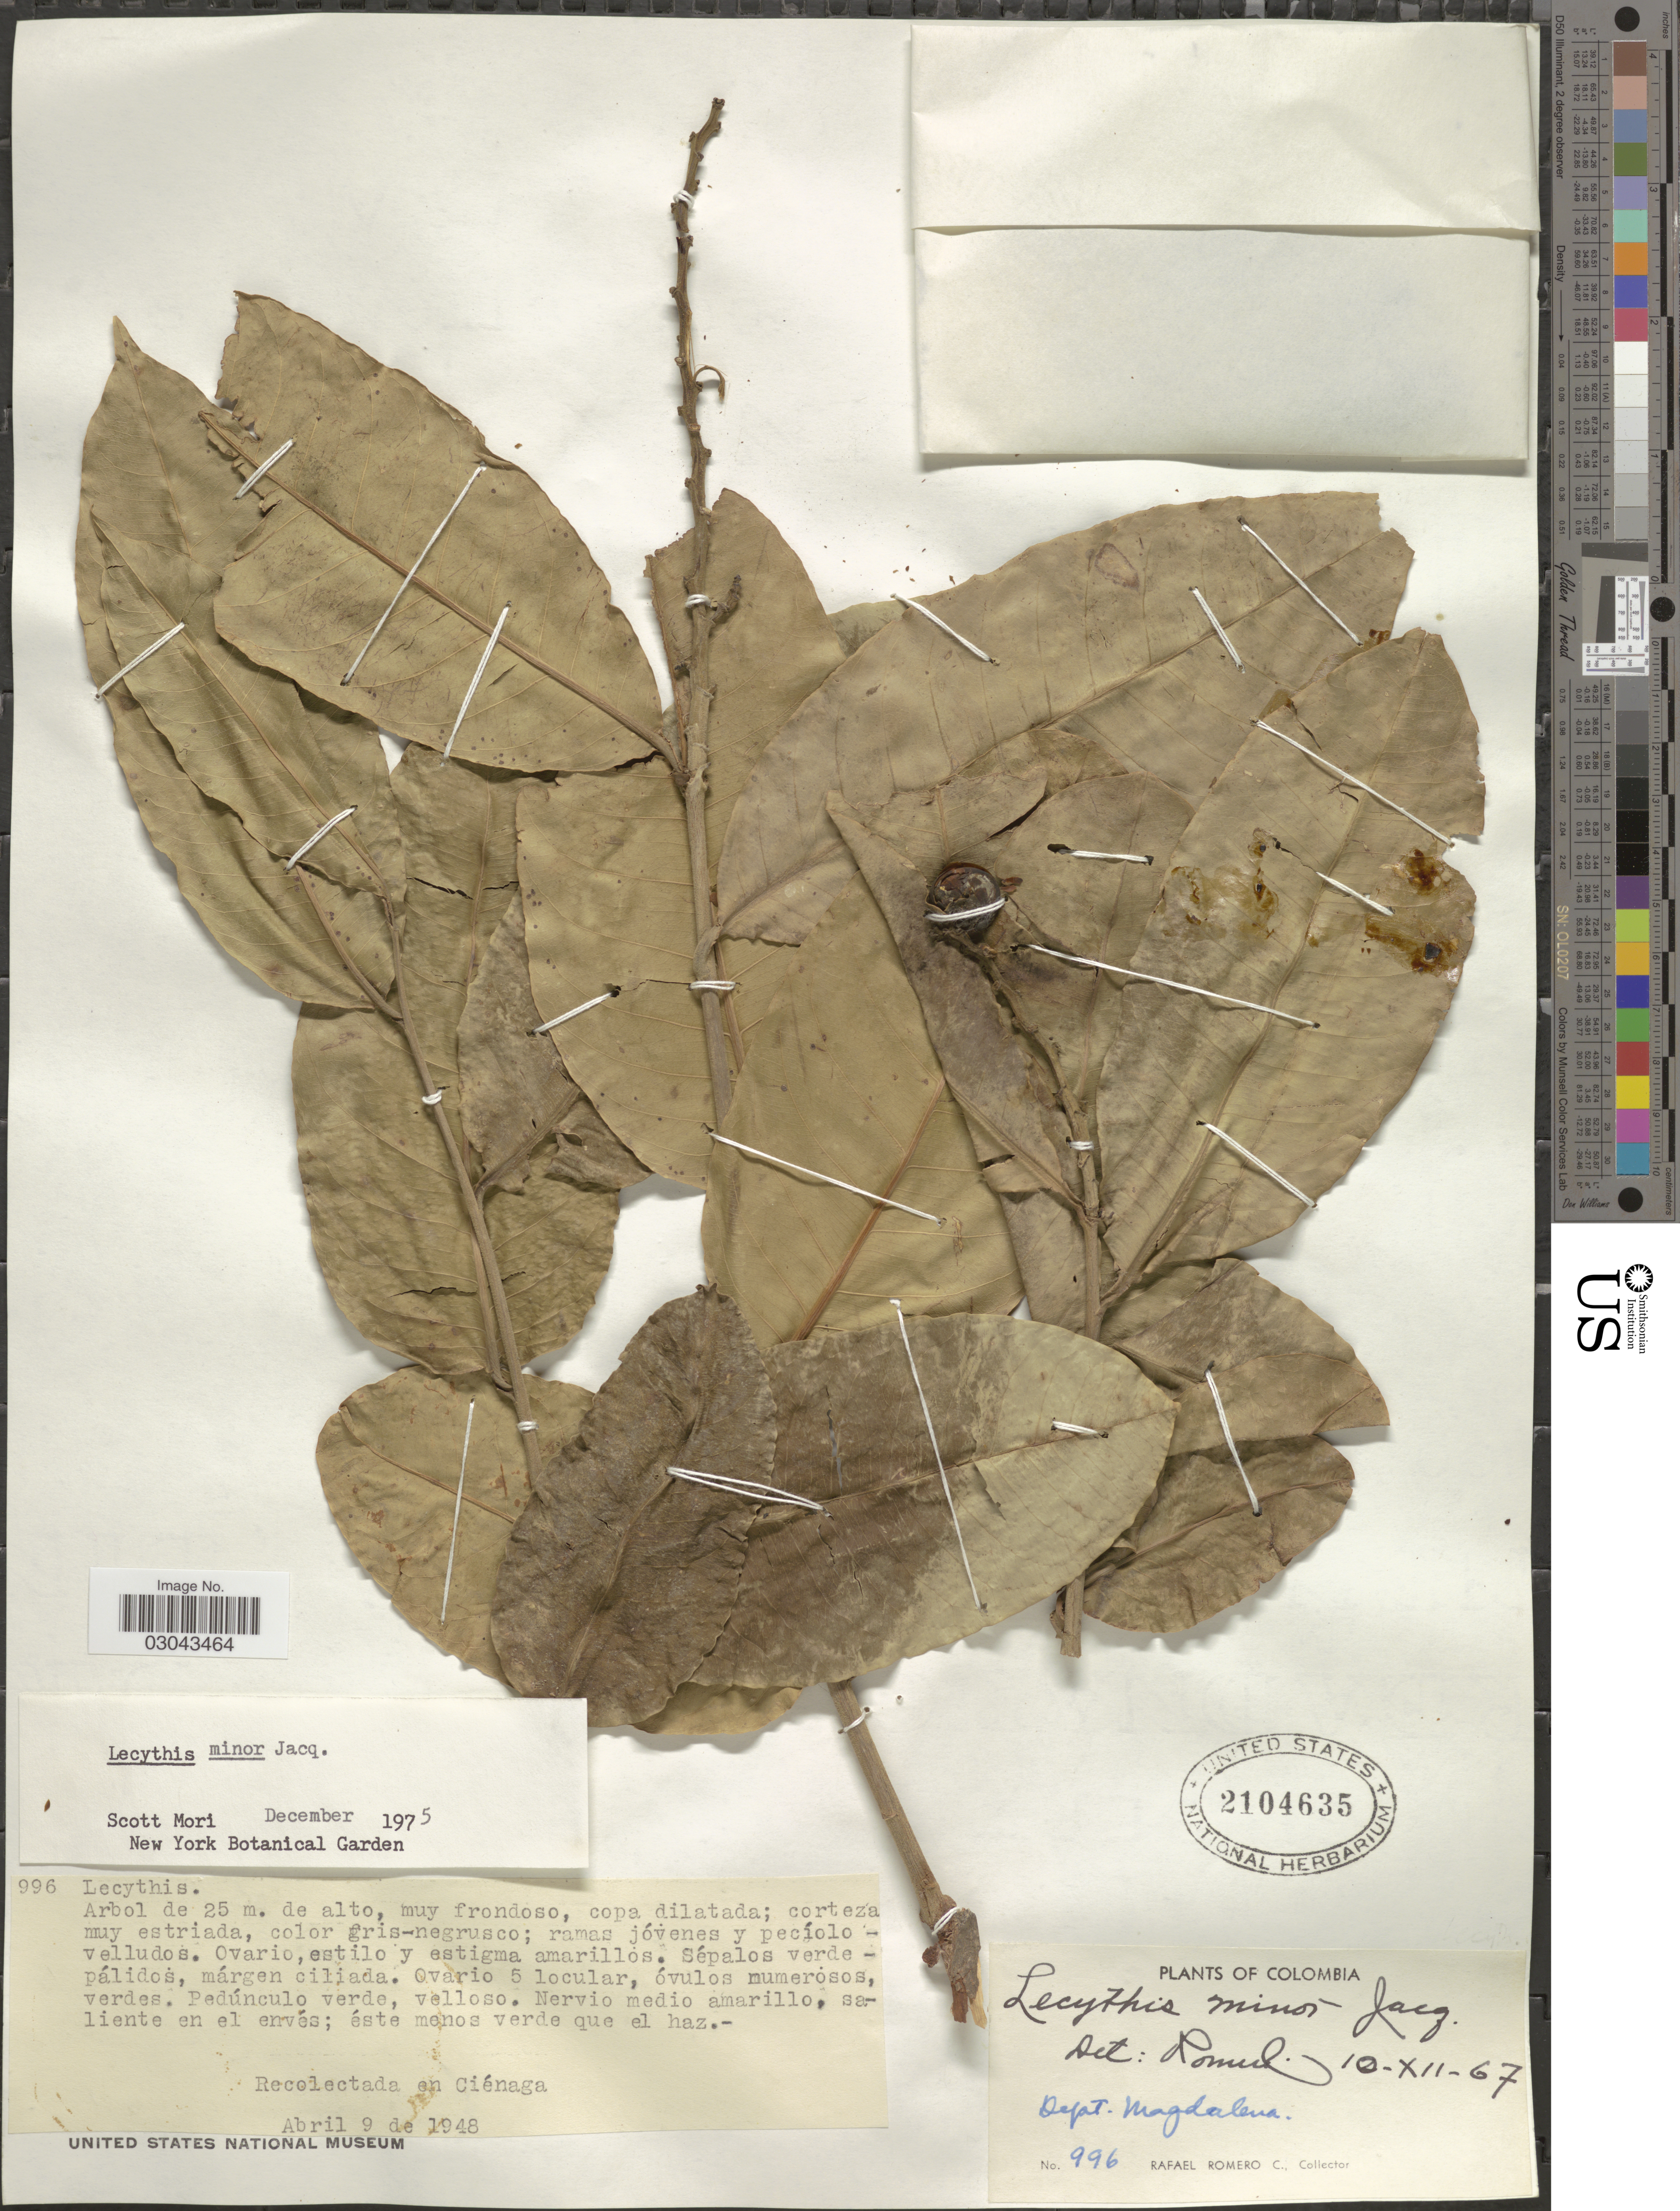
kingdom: Plantae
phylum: Tracheophyta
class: Magnoliopsida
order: Ericales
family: Lecythidaceae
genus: Lecythis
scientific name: Lecythis minor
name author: Jacq.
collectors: R. Romero Castañeda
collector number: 996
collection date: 1948-04-09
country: Colombia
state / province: Magdalena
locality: Dept. Magdalena. Ciénaga.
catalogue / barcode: US 2104635